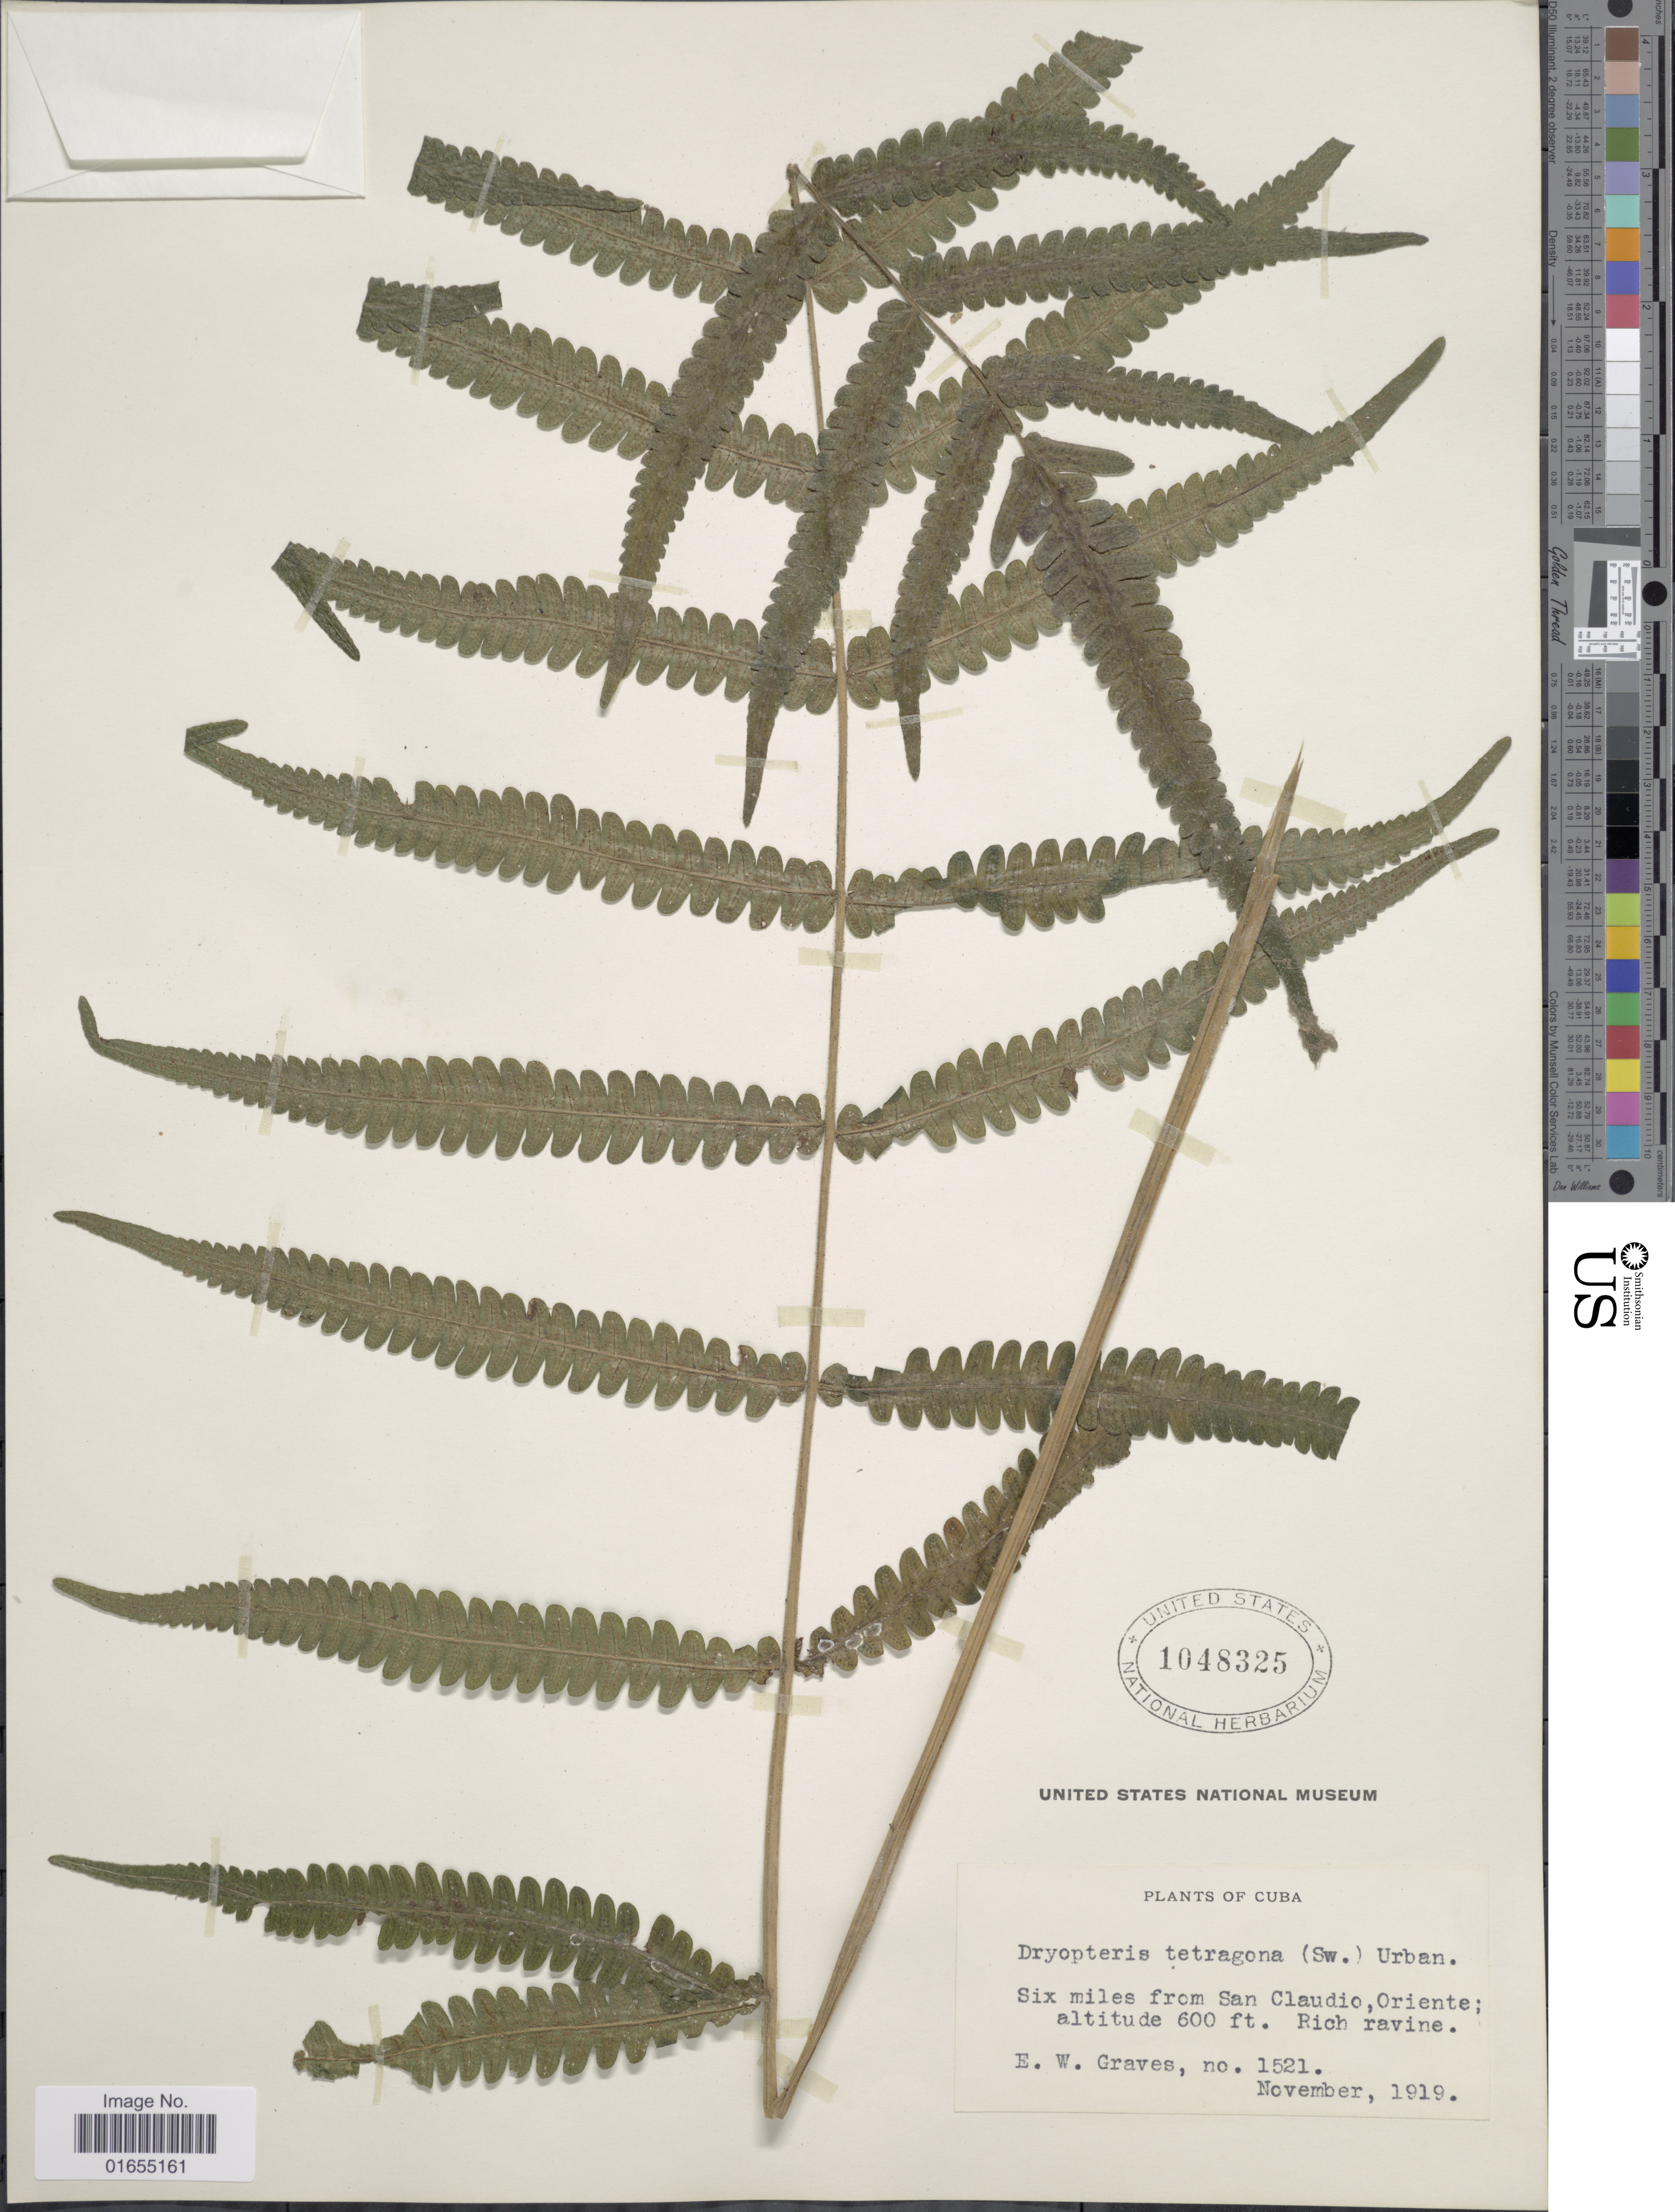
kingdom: Plantae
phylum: Tracheophyta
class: Polypodiopsida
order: Polypodiales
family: Thelypteridaceae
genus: Goniopteris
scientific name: Goniopteris subtetragona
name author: (Link) Vareschi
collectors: E. Graves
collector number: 1521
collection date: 1919-11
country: Cuba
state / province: Oriente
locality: Six miles from San Claudio, Rich ravine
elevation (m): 183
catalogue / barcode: US 1048325